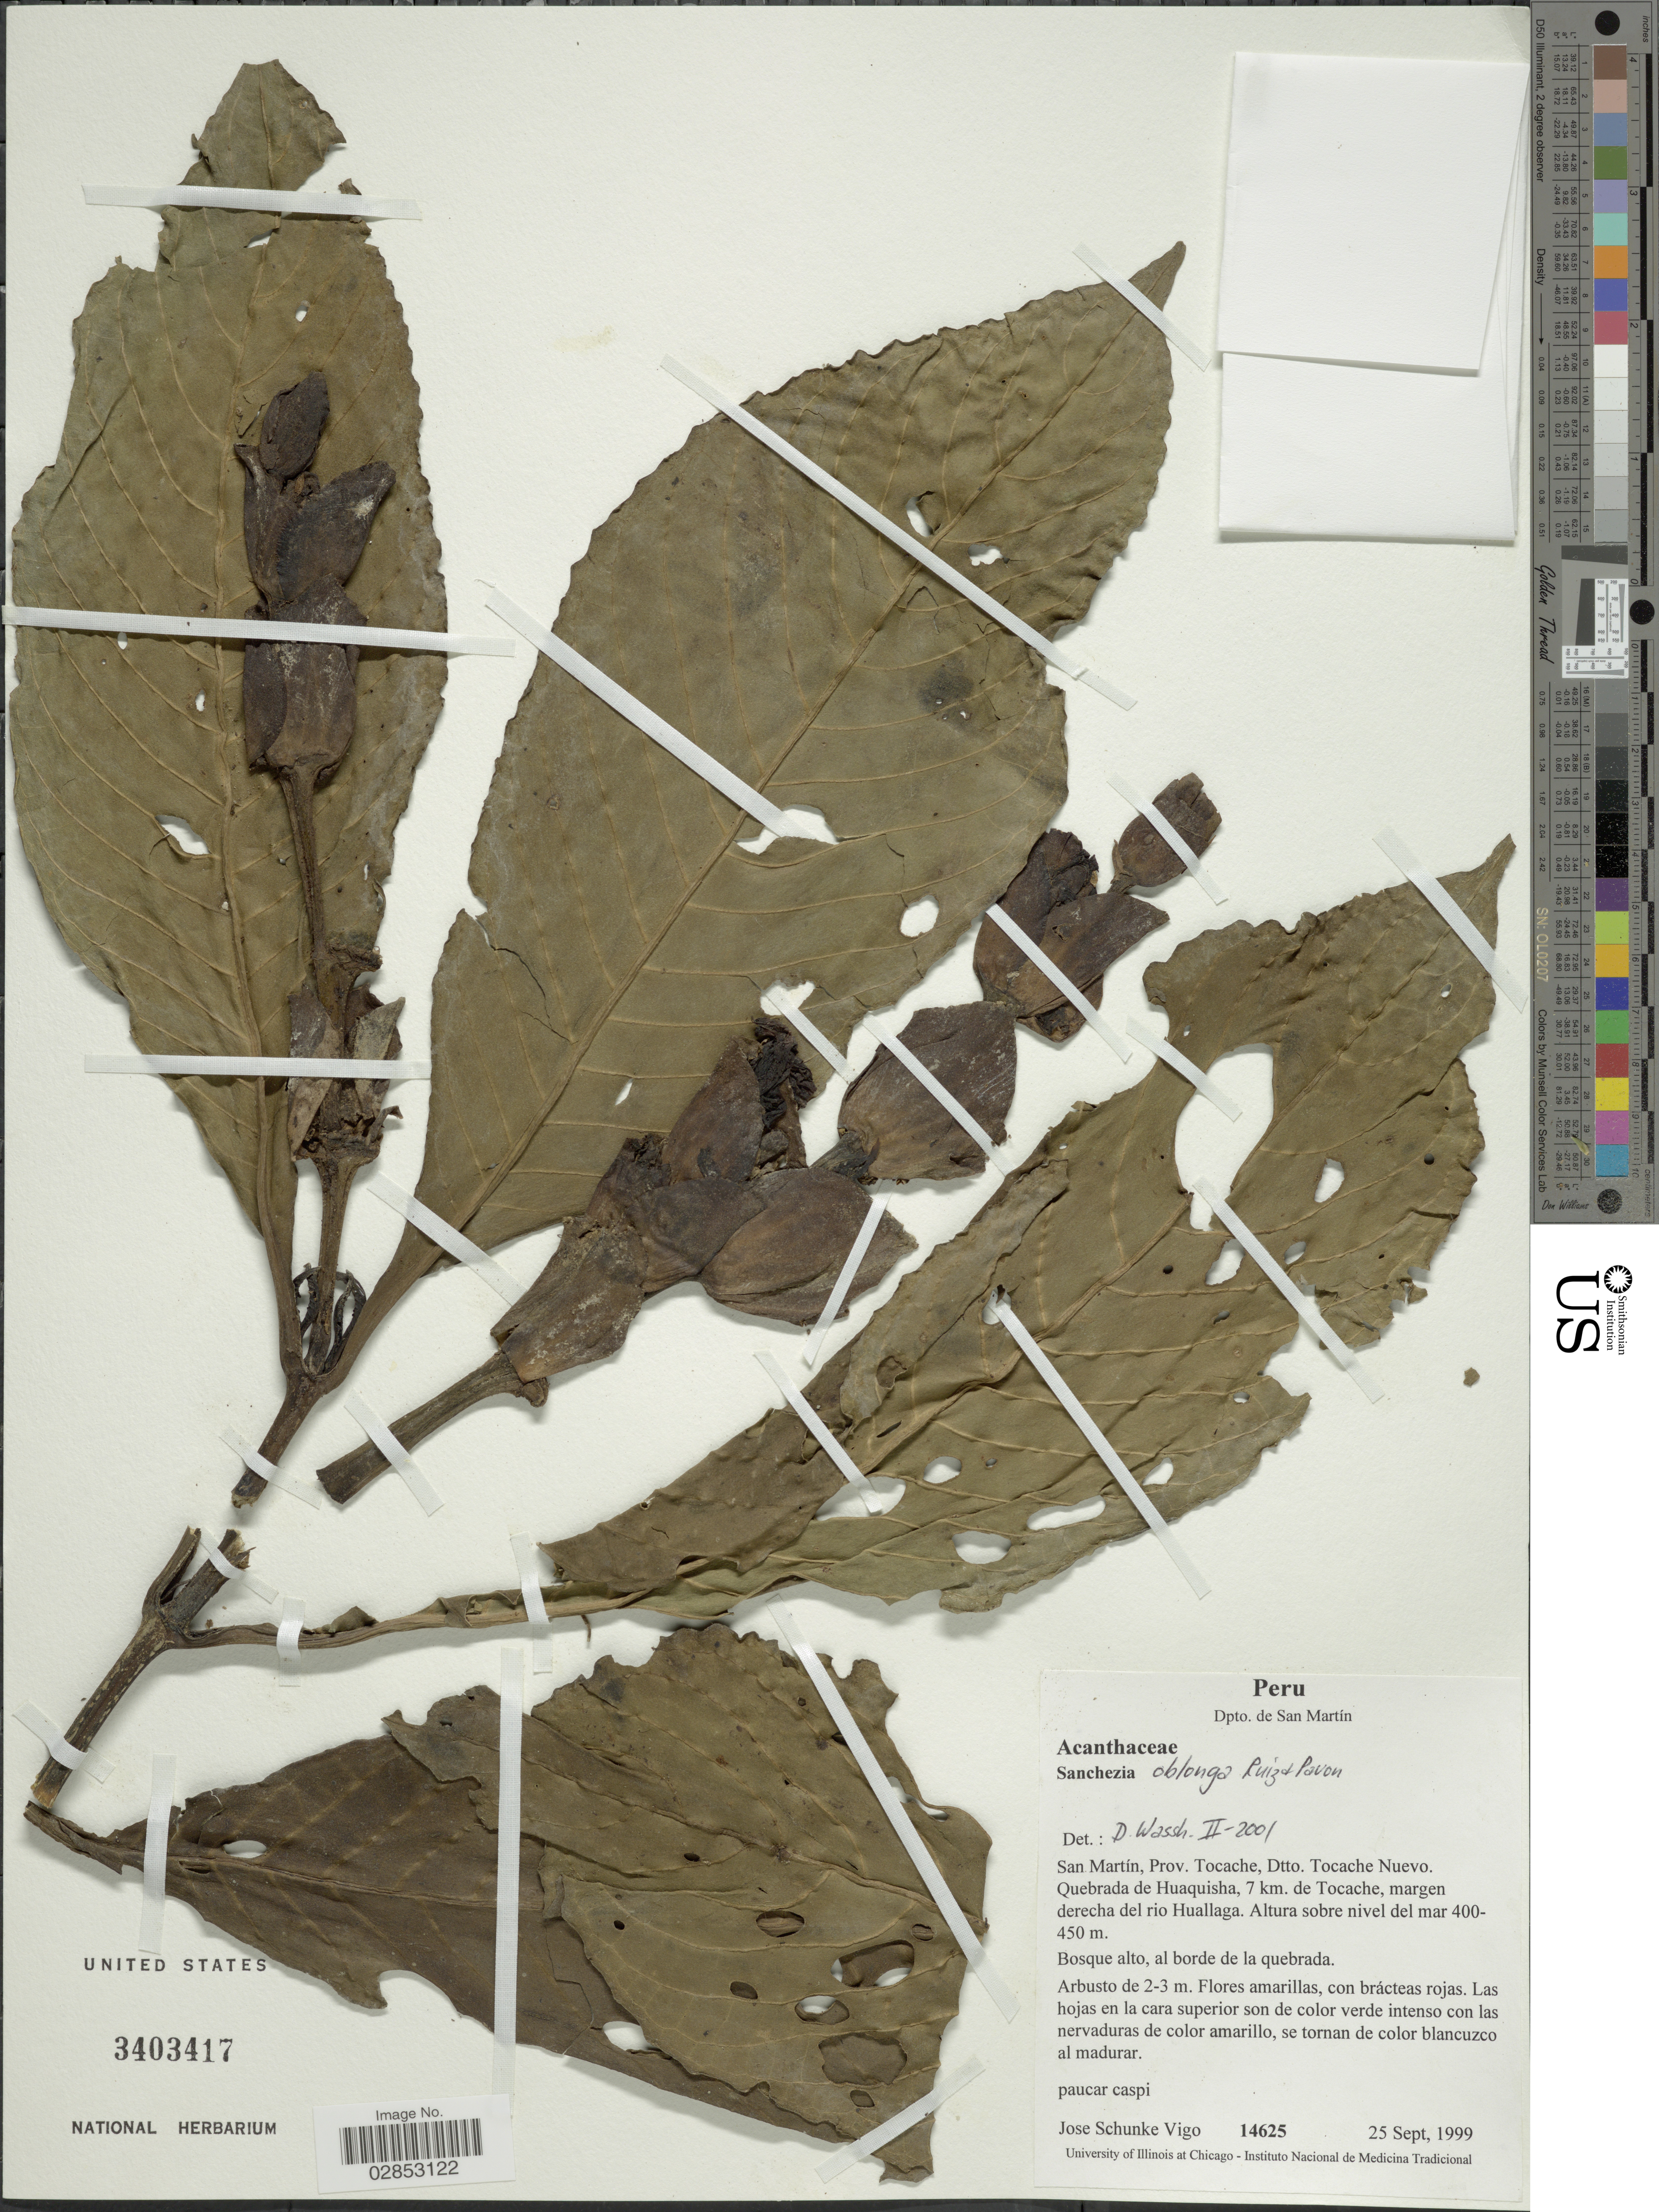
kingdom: Plantae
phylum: Tracheophyta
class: Magnoliopsida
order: Lamiales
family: Acanthaceae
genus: Sanchezia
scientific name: Sanchezia oblonga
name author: Ruiz & Pav.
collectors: J. Schunke Vigo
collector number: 14625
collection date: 1999-09-25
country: Peru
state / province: San Martín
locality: Dpto. de San Martín, San Martín, Prov. Tocache, Dtto. Tocache Nuevo. Quebrada de Huaquisha, 7 km. de Tocache, margen derecha del rio Huallaga.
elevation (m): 400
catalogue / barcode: US 3403417